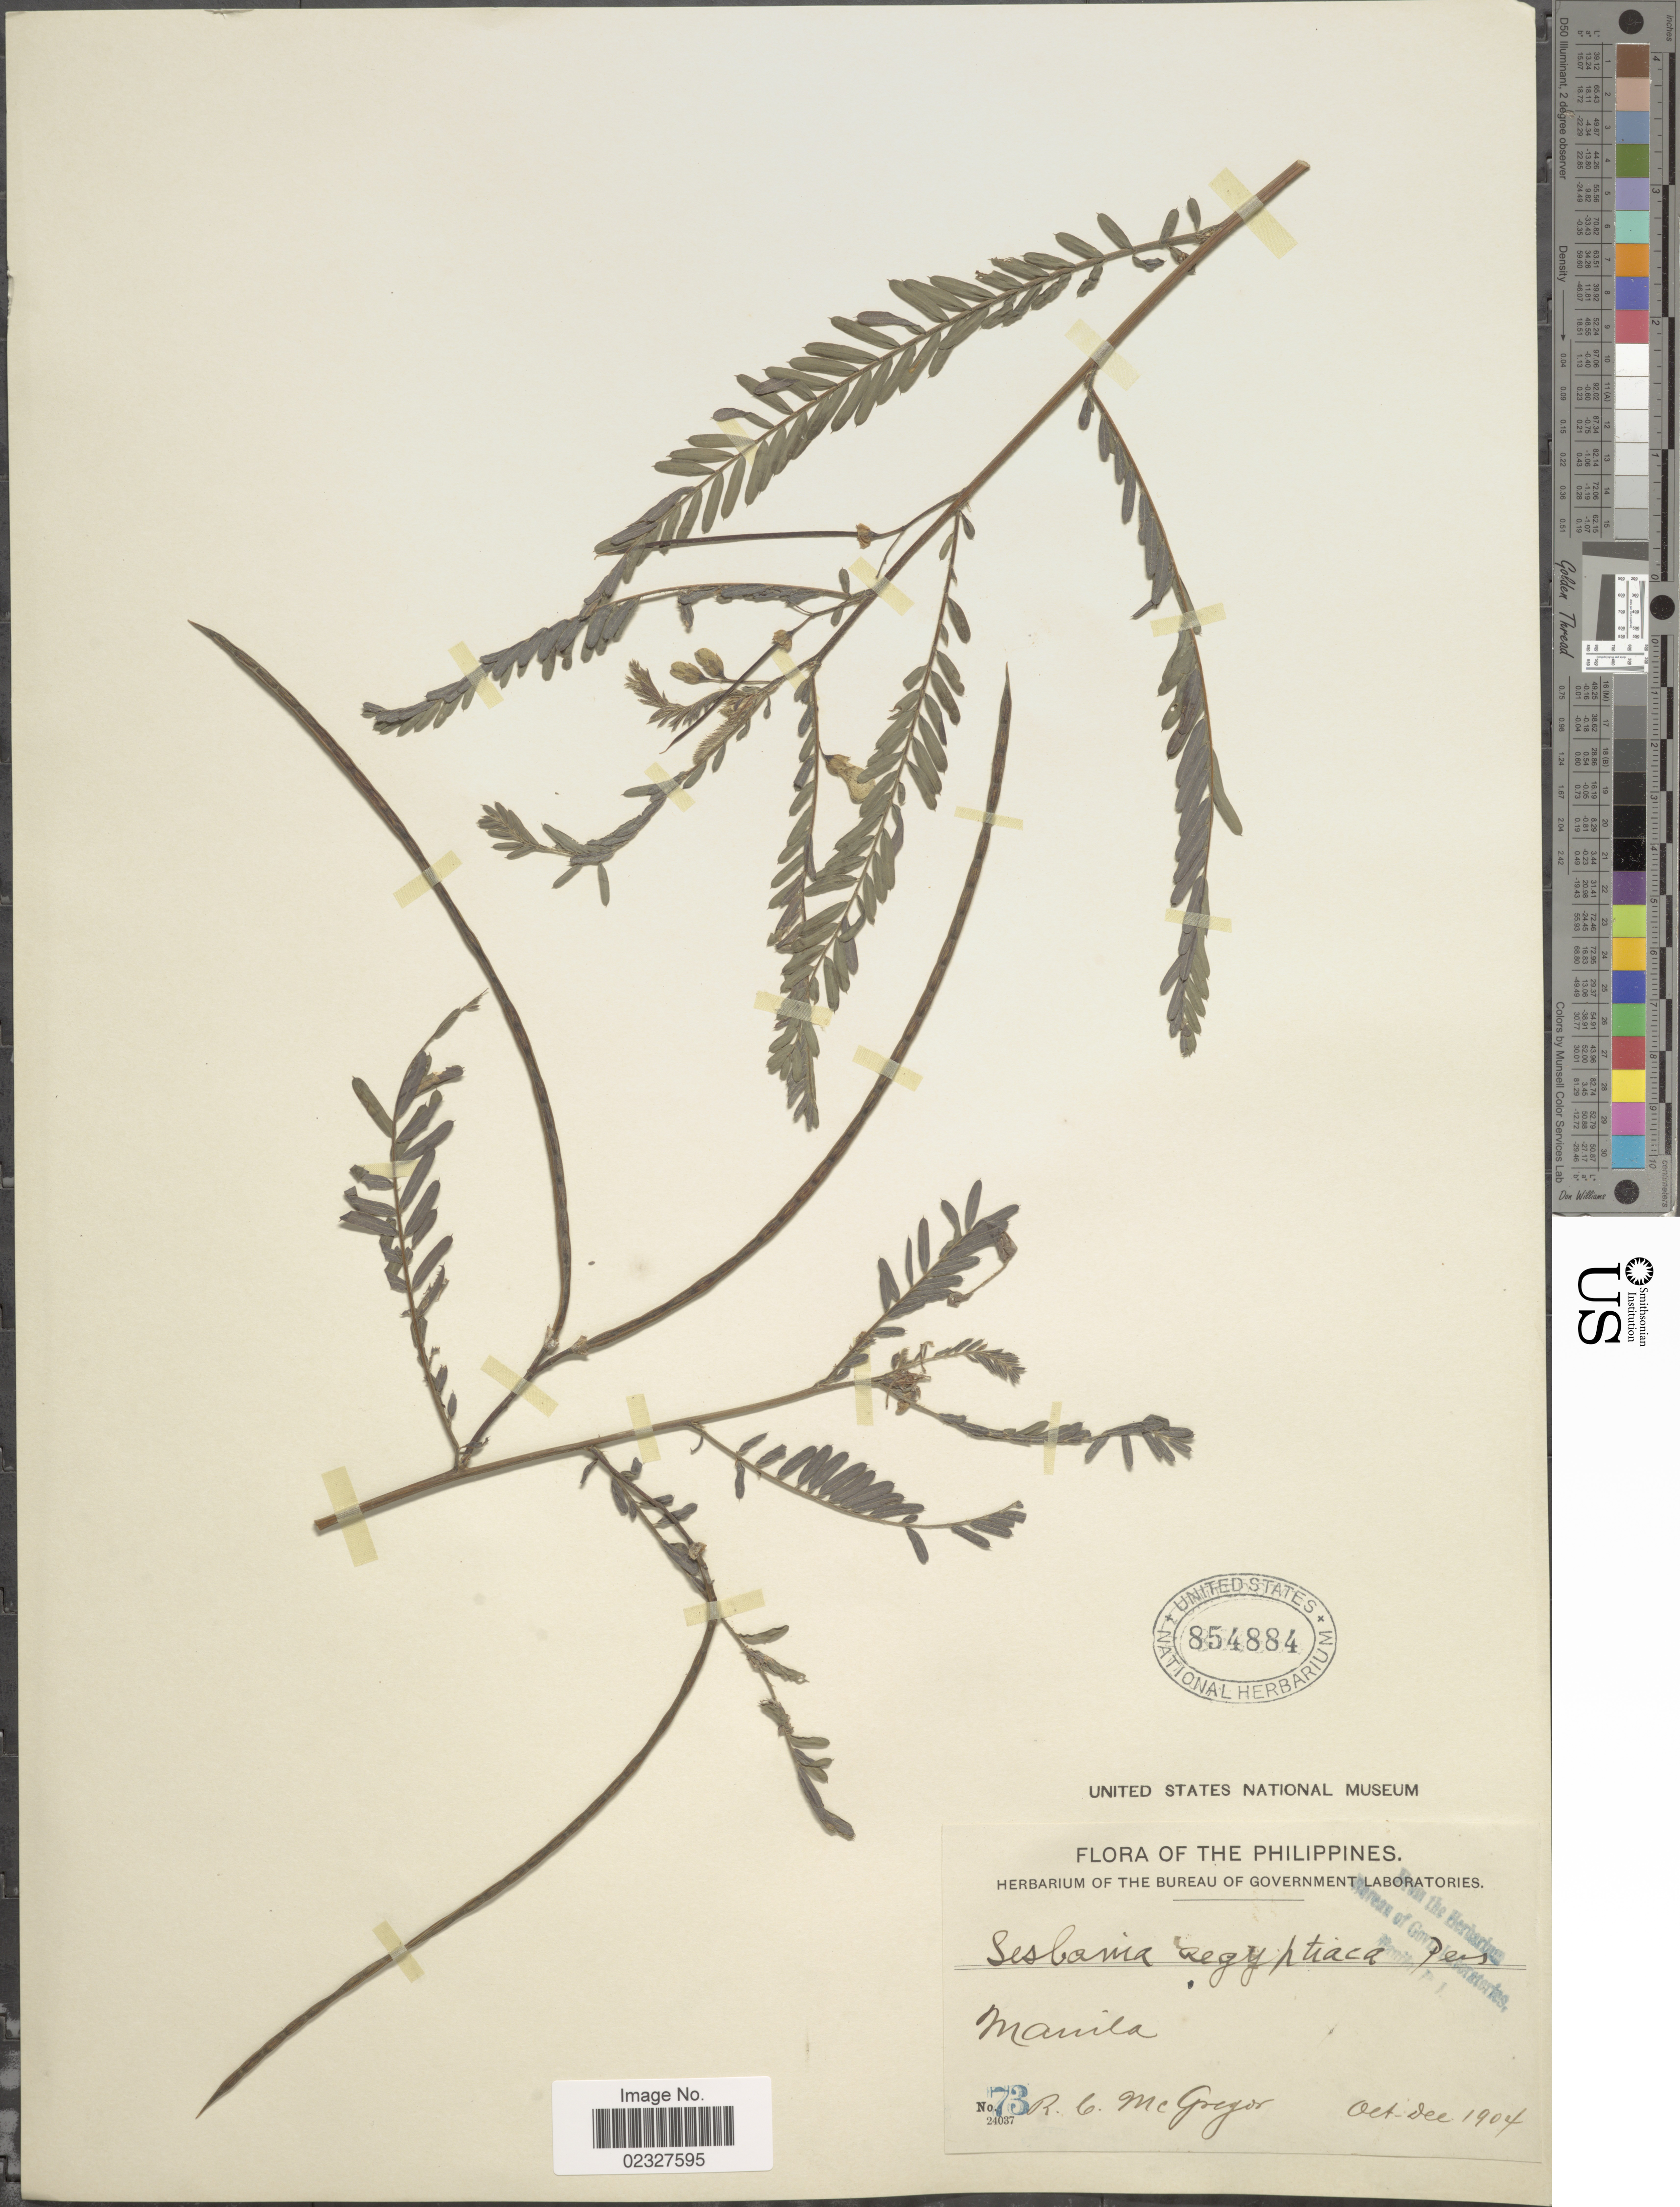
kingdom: Plantae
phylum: Tracheophyta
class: Magnoliopsida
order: Fabales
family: Fabaceae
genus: Sesbania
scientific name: Sesbania cannabina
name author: (Retz.) Poir.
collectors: R. C. McGregor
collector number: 73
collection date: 1904-10/1904-12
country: Philippines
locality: Manila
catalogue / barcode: US 854884